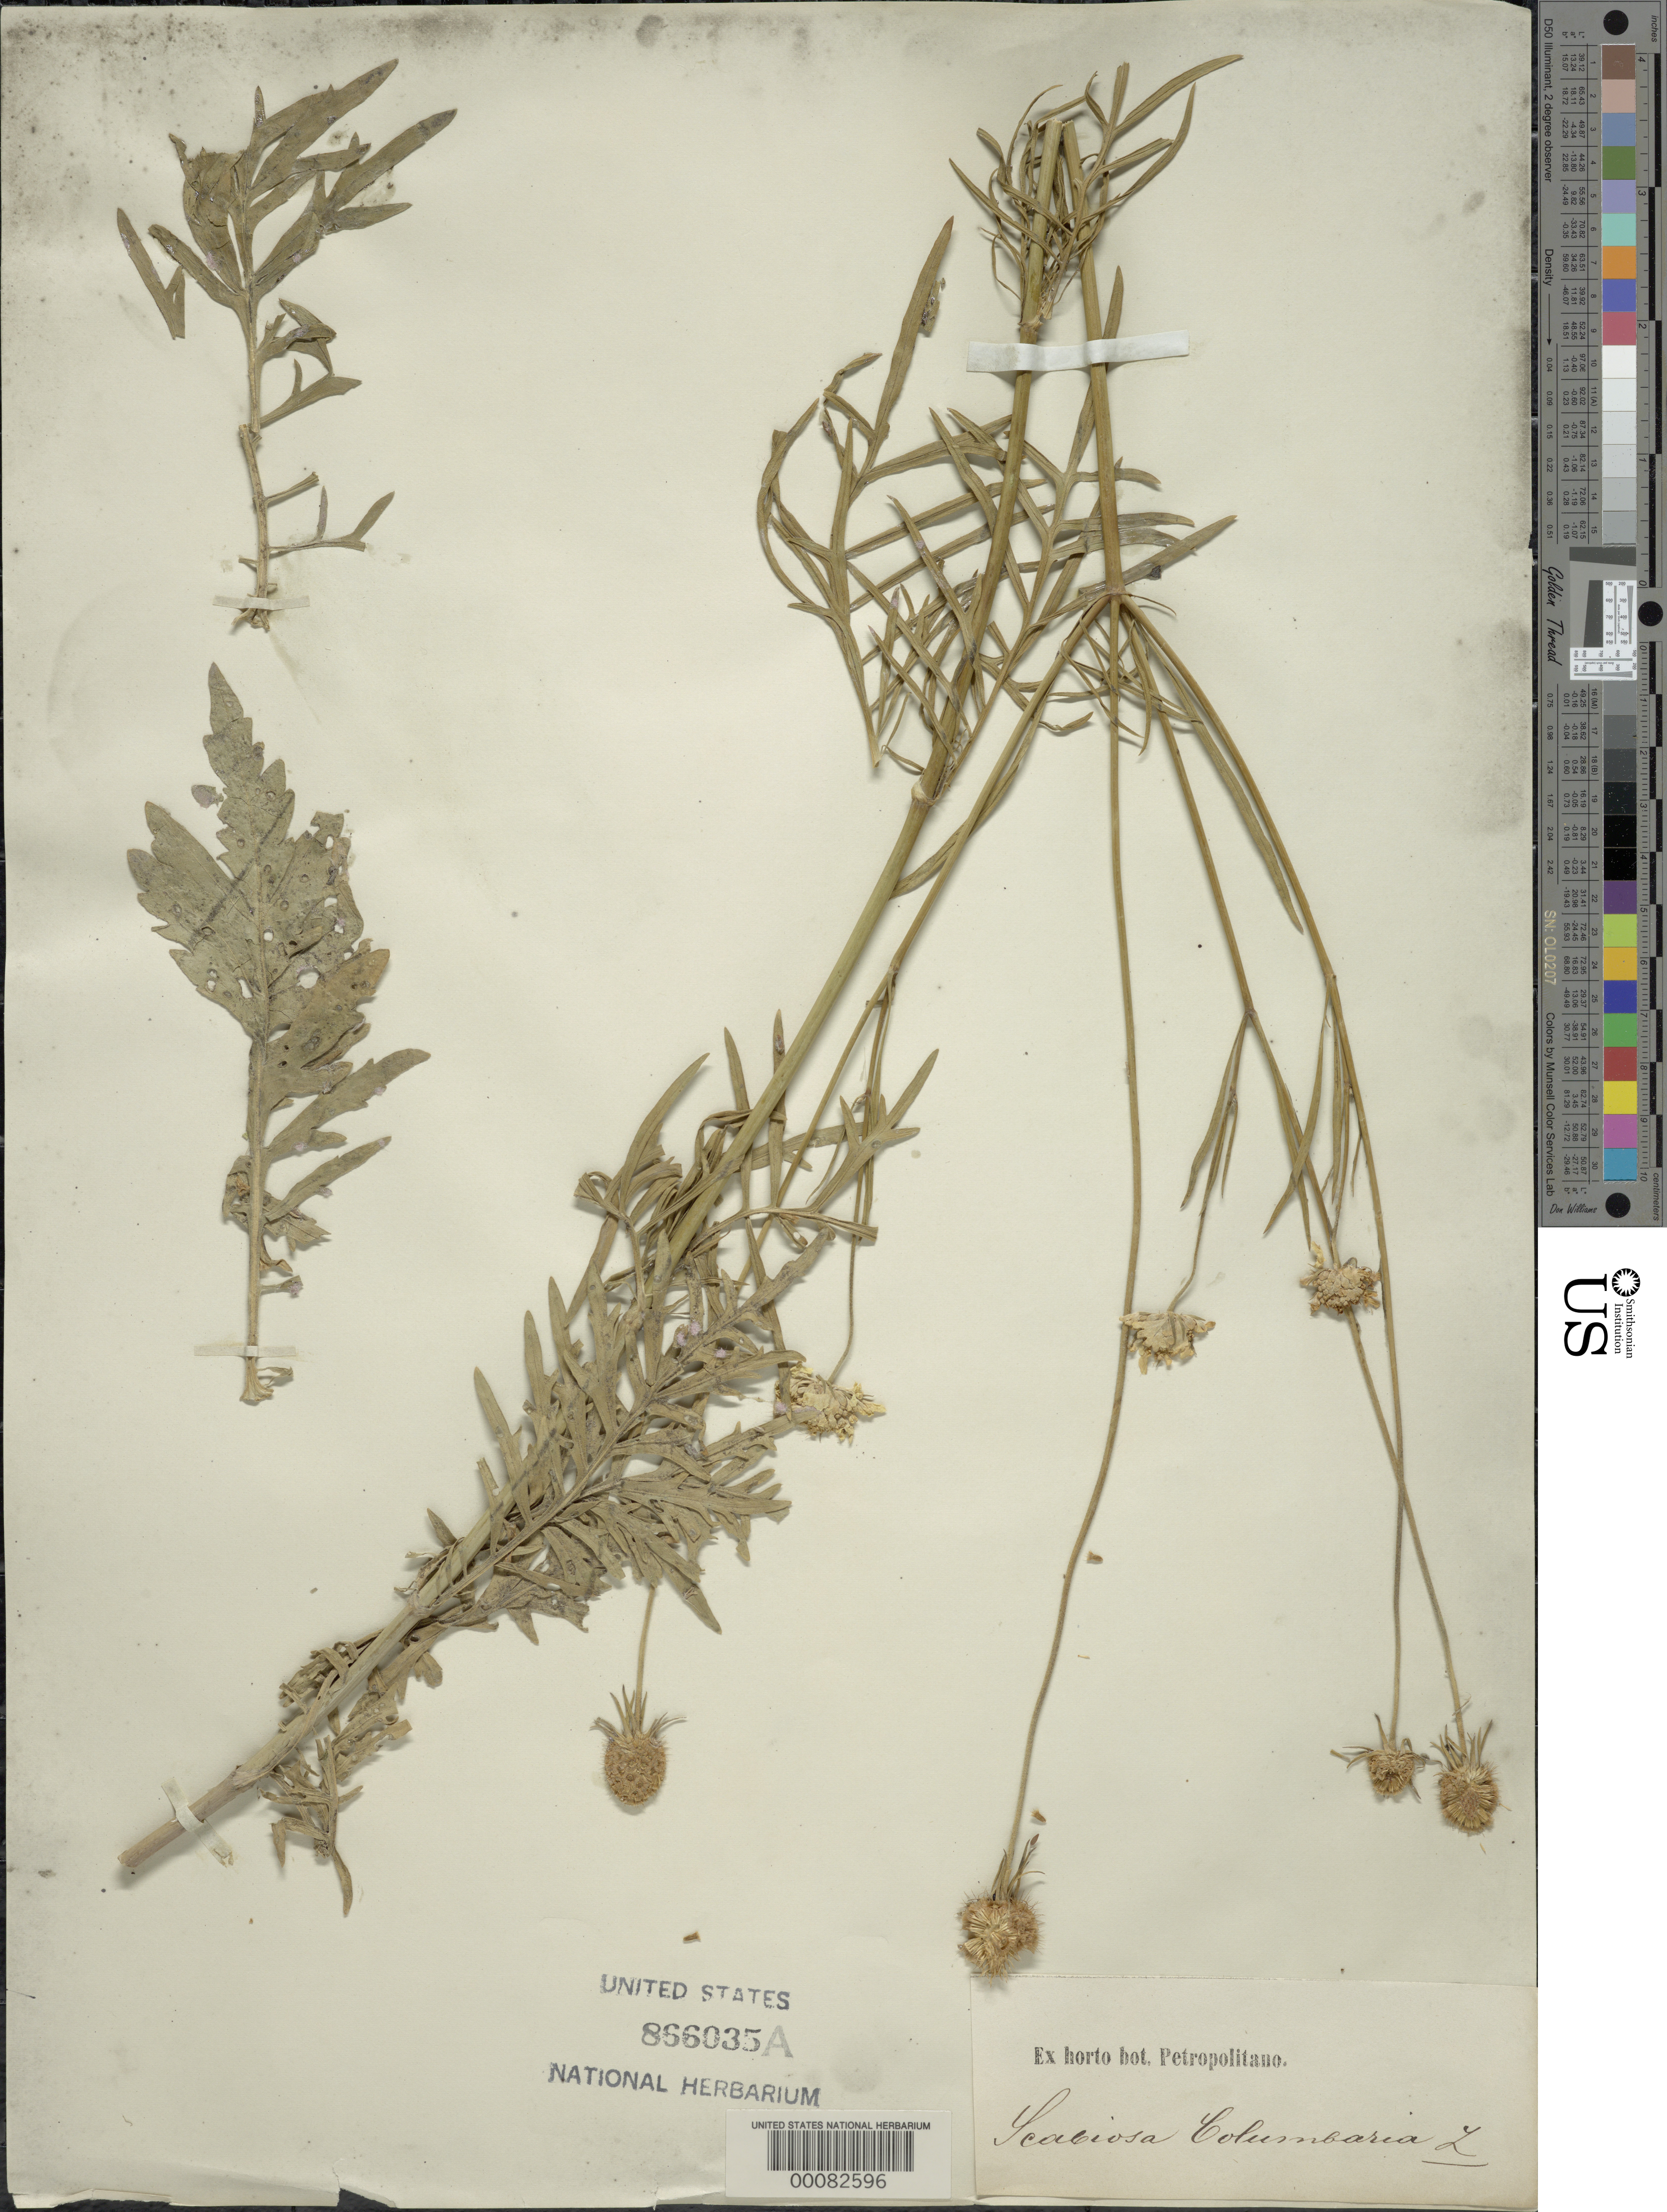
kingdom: Plantae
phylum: Tracheophyta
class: Magnoliopsida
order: Dipsacales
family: Caprifoliaceae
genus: Scabiosa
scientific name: Scabiosa columbaria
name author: L.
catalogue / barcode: US 866035A